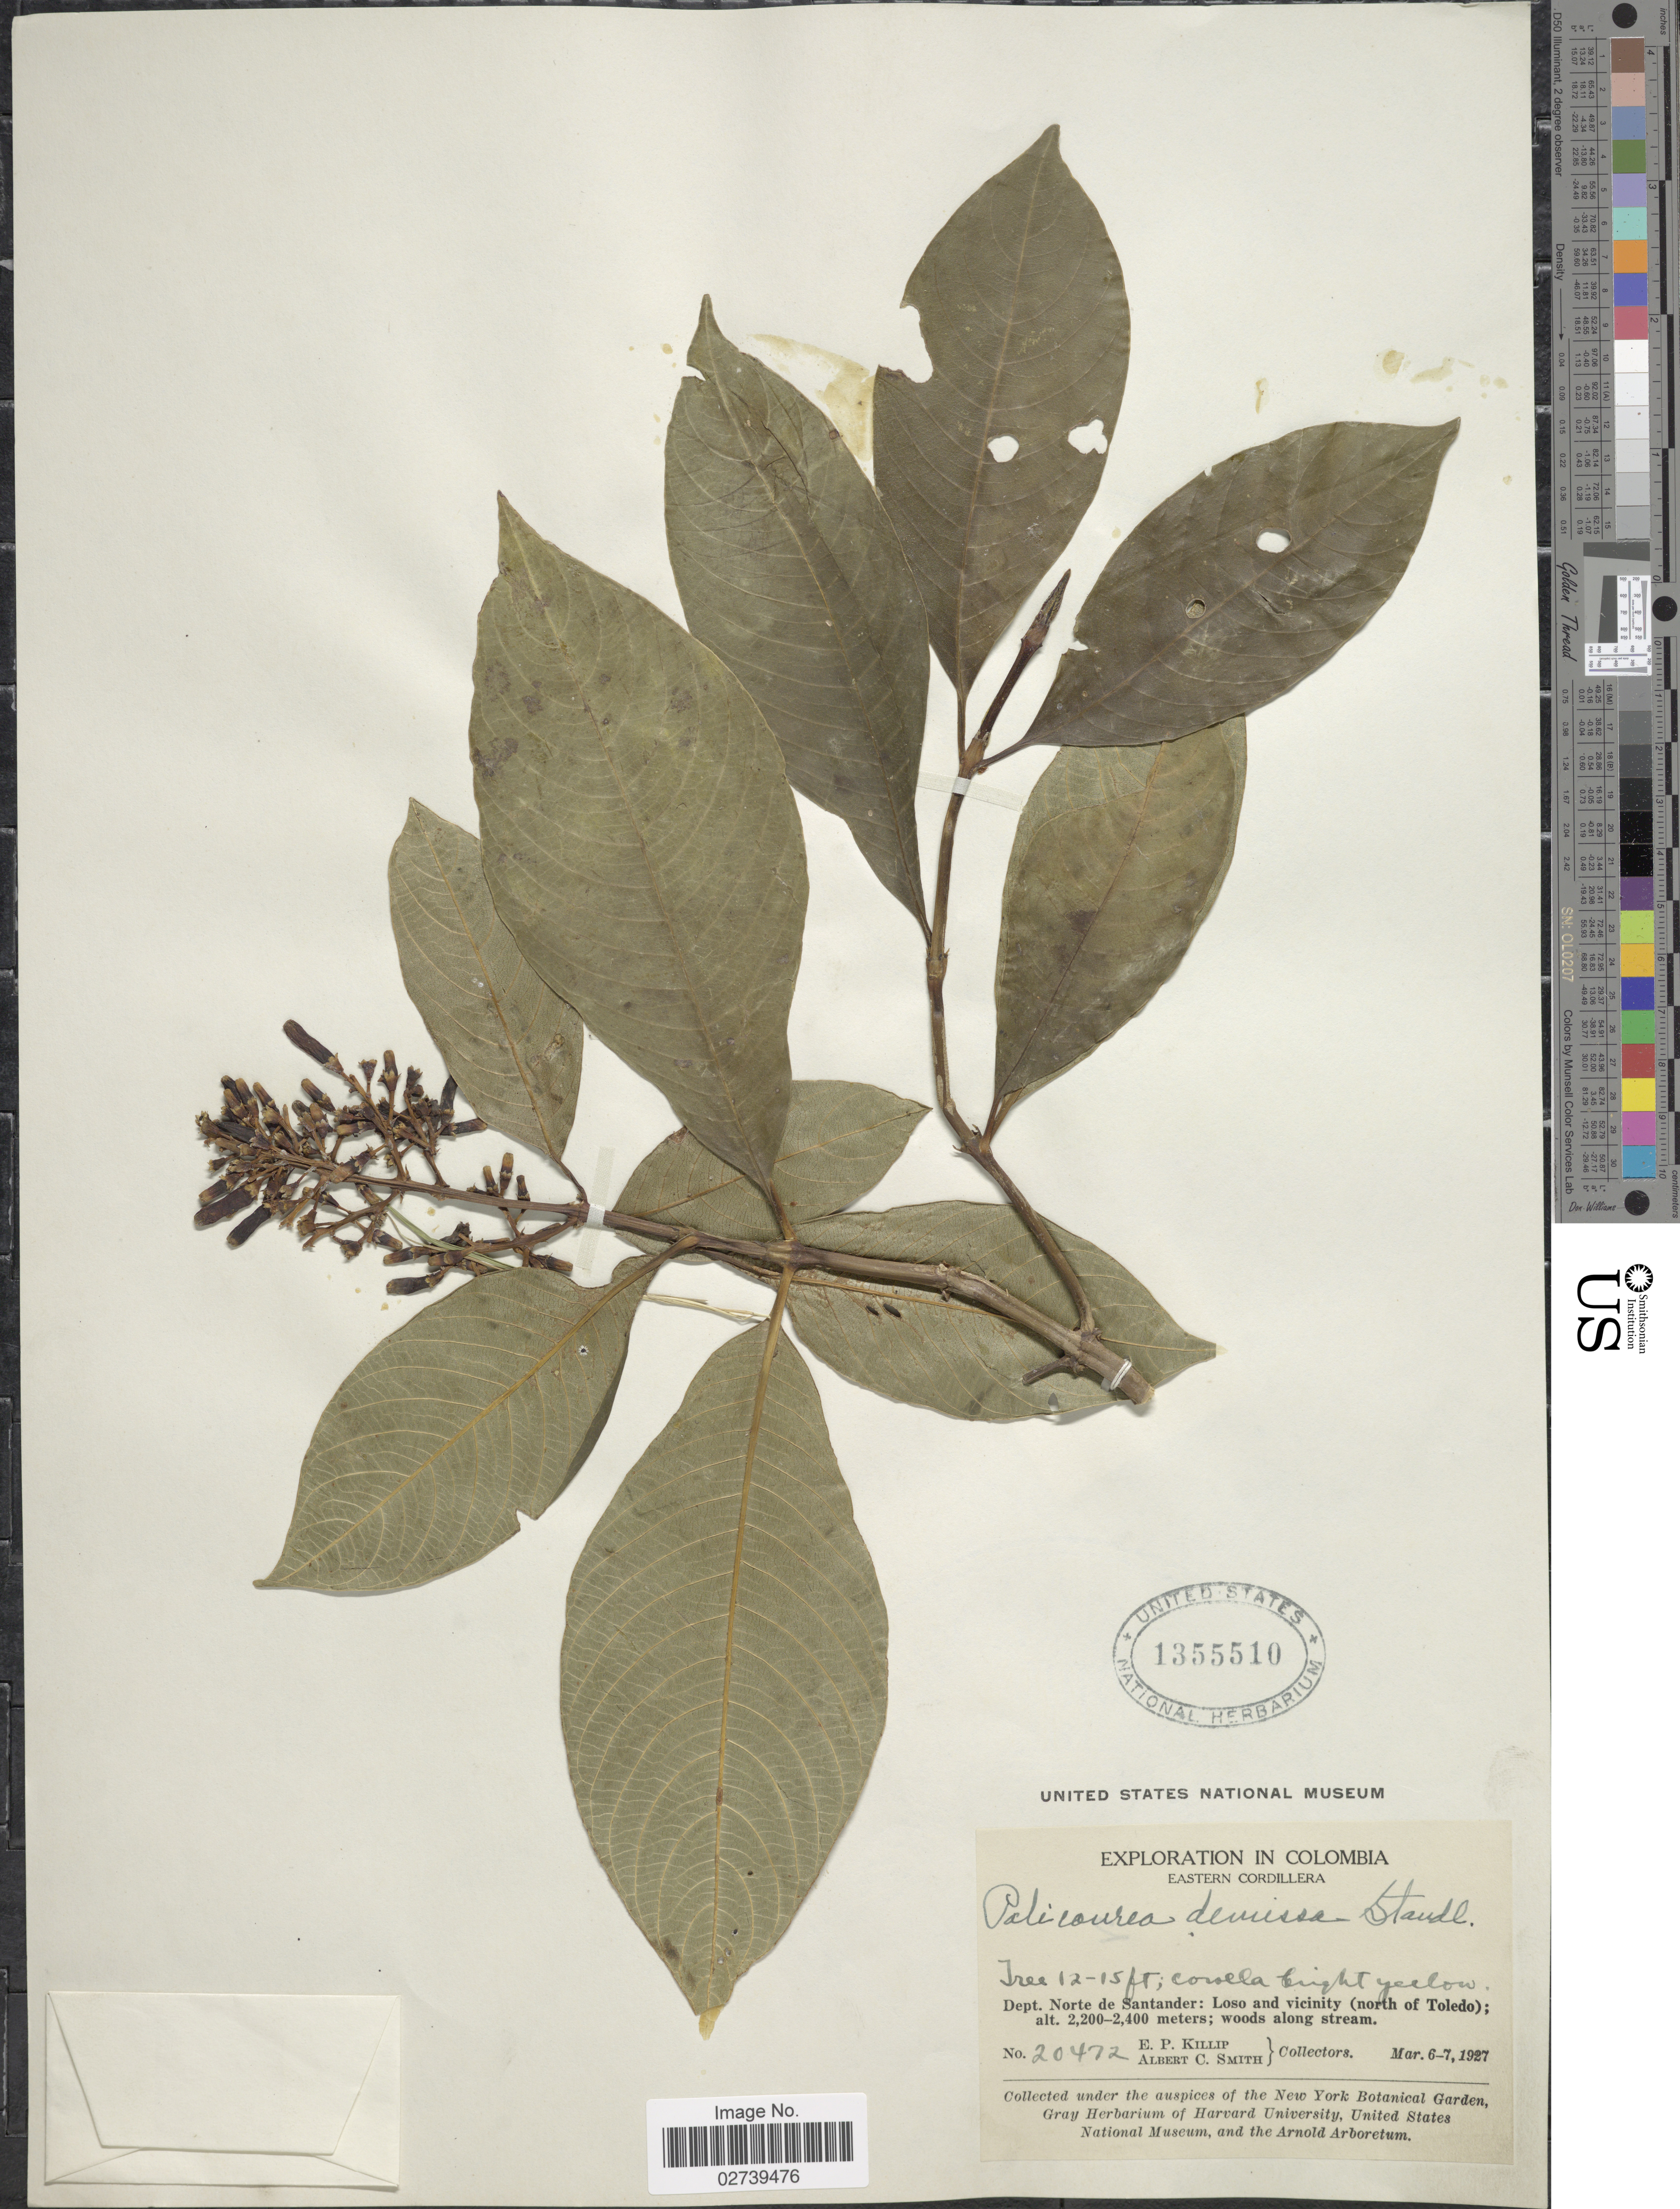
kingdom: Plantae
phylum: Tracheophyta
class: Magnoliopsida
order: Gentianales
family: Rubiaceae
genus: Palicourea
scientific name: Palicourea demissa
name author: Standl.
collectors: E. P. Killip & A. C. Smith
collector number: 20472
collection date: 1927-03-06/1927-03-07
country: Colombia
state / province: Norte de Santander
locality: Loso and vicinity (north of Toledo), woods along stream, Eastern Cordillera.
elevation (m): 2200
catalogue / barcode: US 1355510